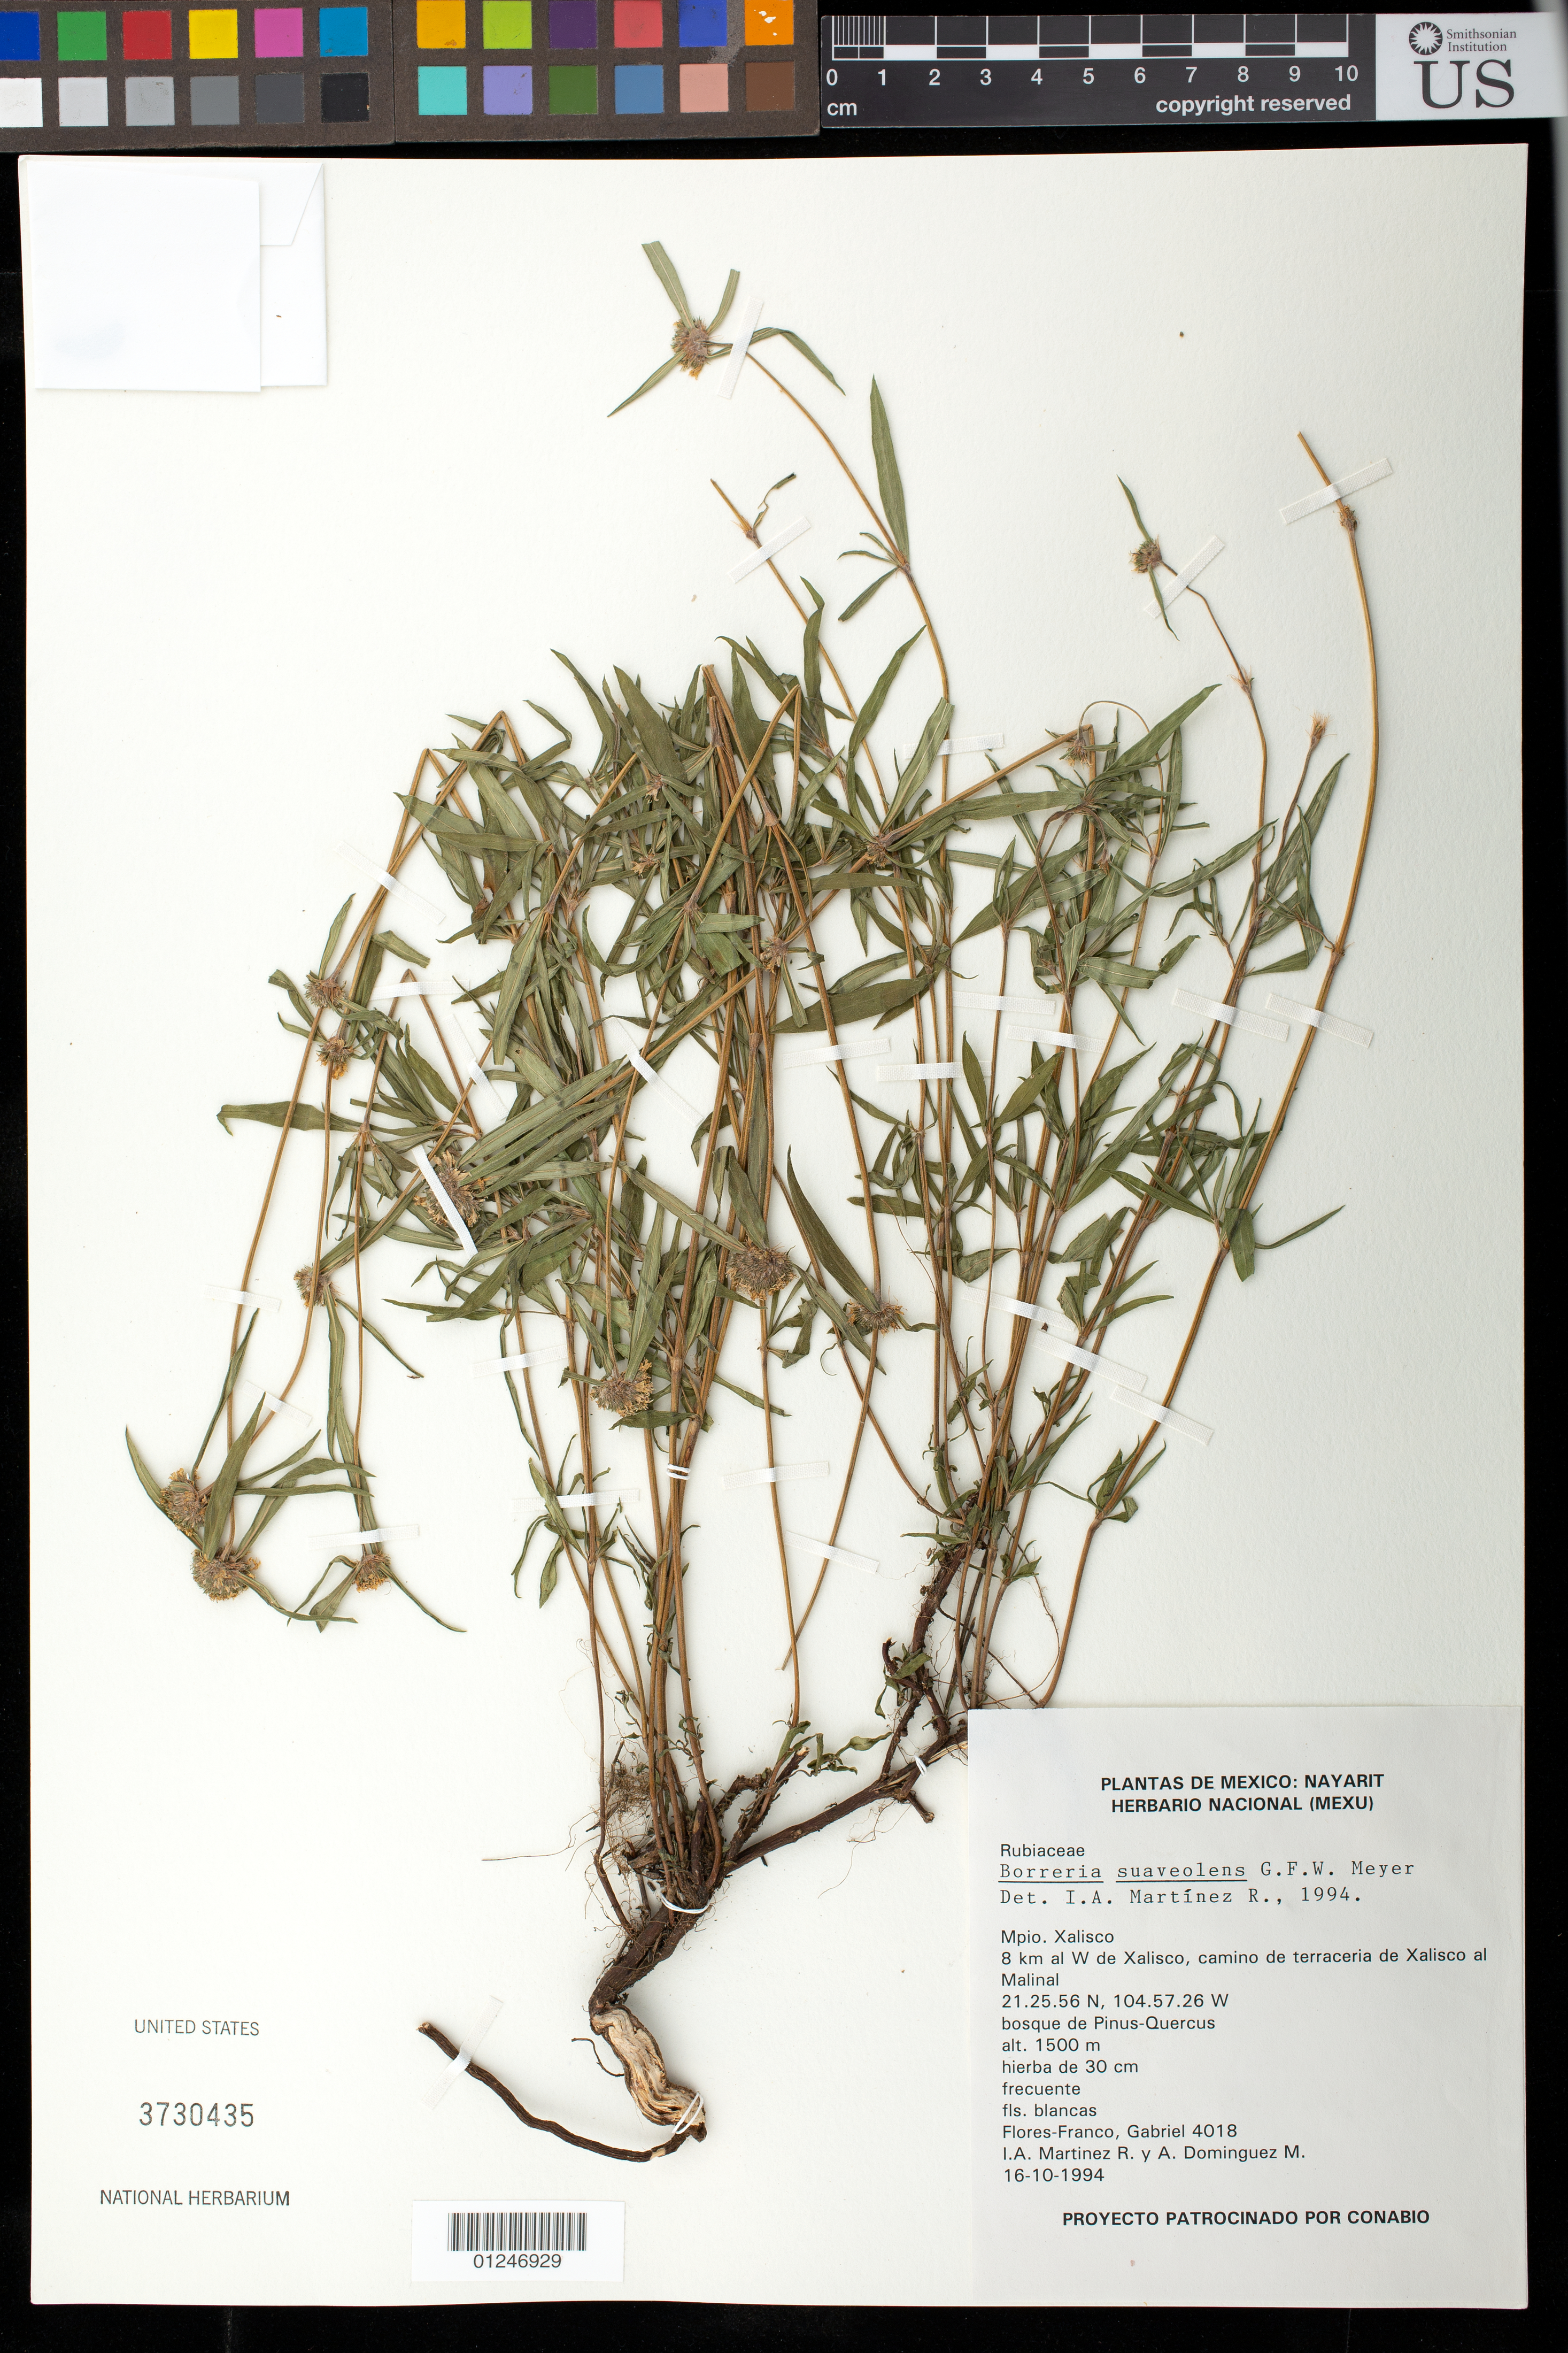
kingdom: Plantae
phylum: Tracheophyta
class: Magnoliopsida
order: Gentianales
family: Rubiaceae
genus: Borreria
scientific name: Borreria suaveolens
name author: G. Mey.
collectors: G. Flores F., I. A. Martinez R. & A. Dominguez M.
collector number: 4018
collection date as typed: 16 Oct 1994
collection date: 1994-10-16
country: Mexico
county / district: Xalisco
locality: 8 km al W de Xalisco, camino de terraceria de Xalisco al Malinal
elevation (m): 1500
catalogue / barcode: US 3730435